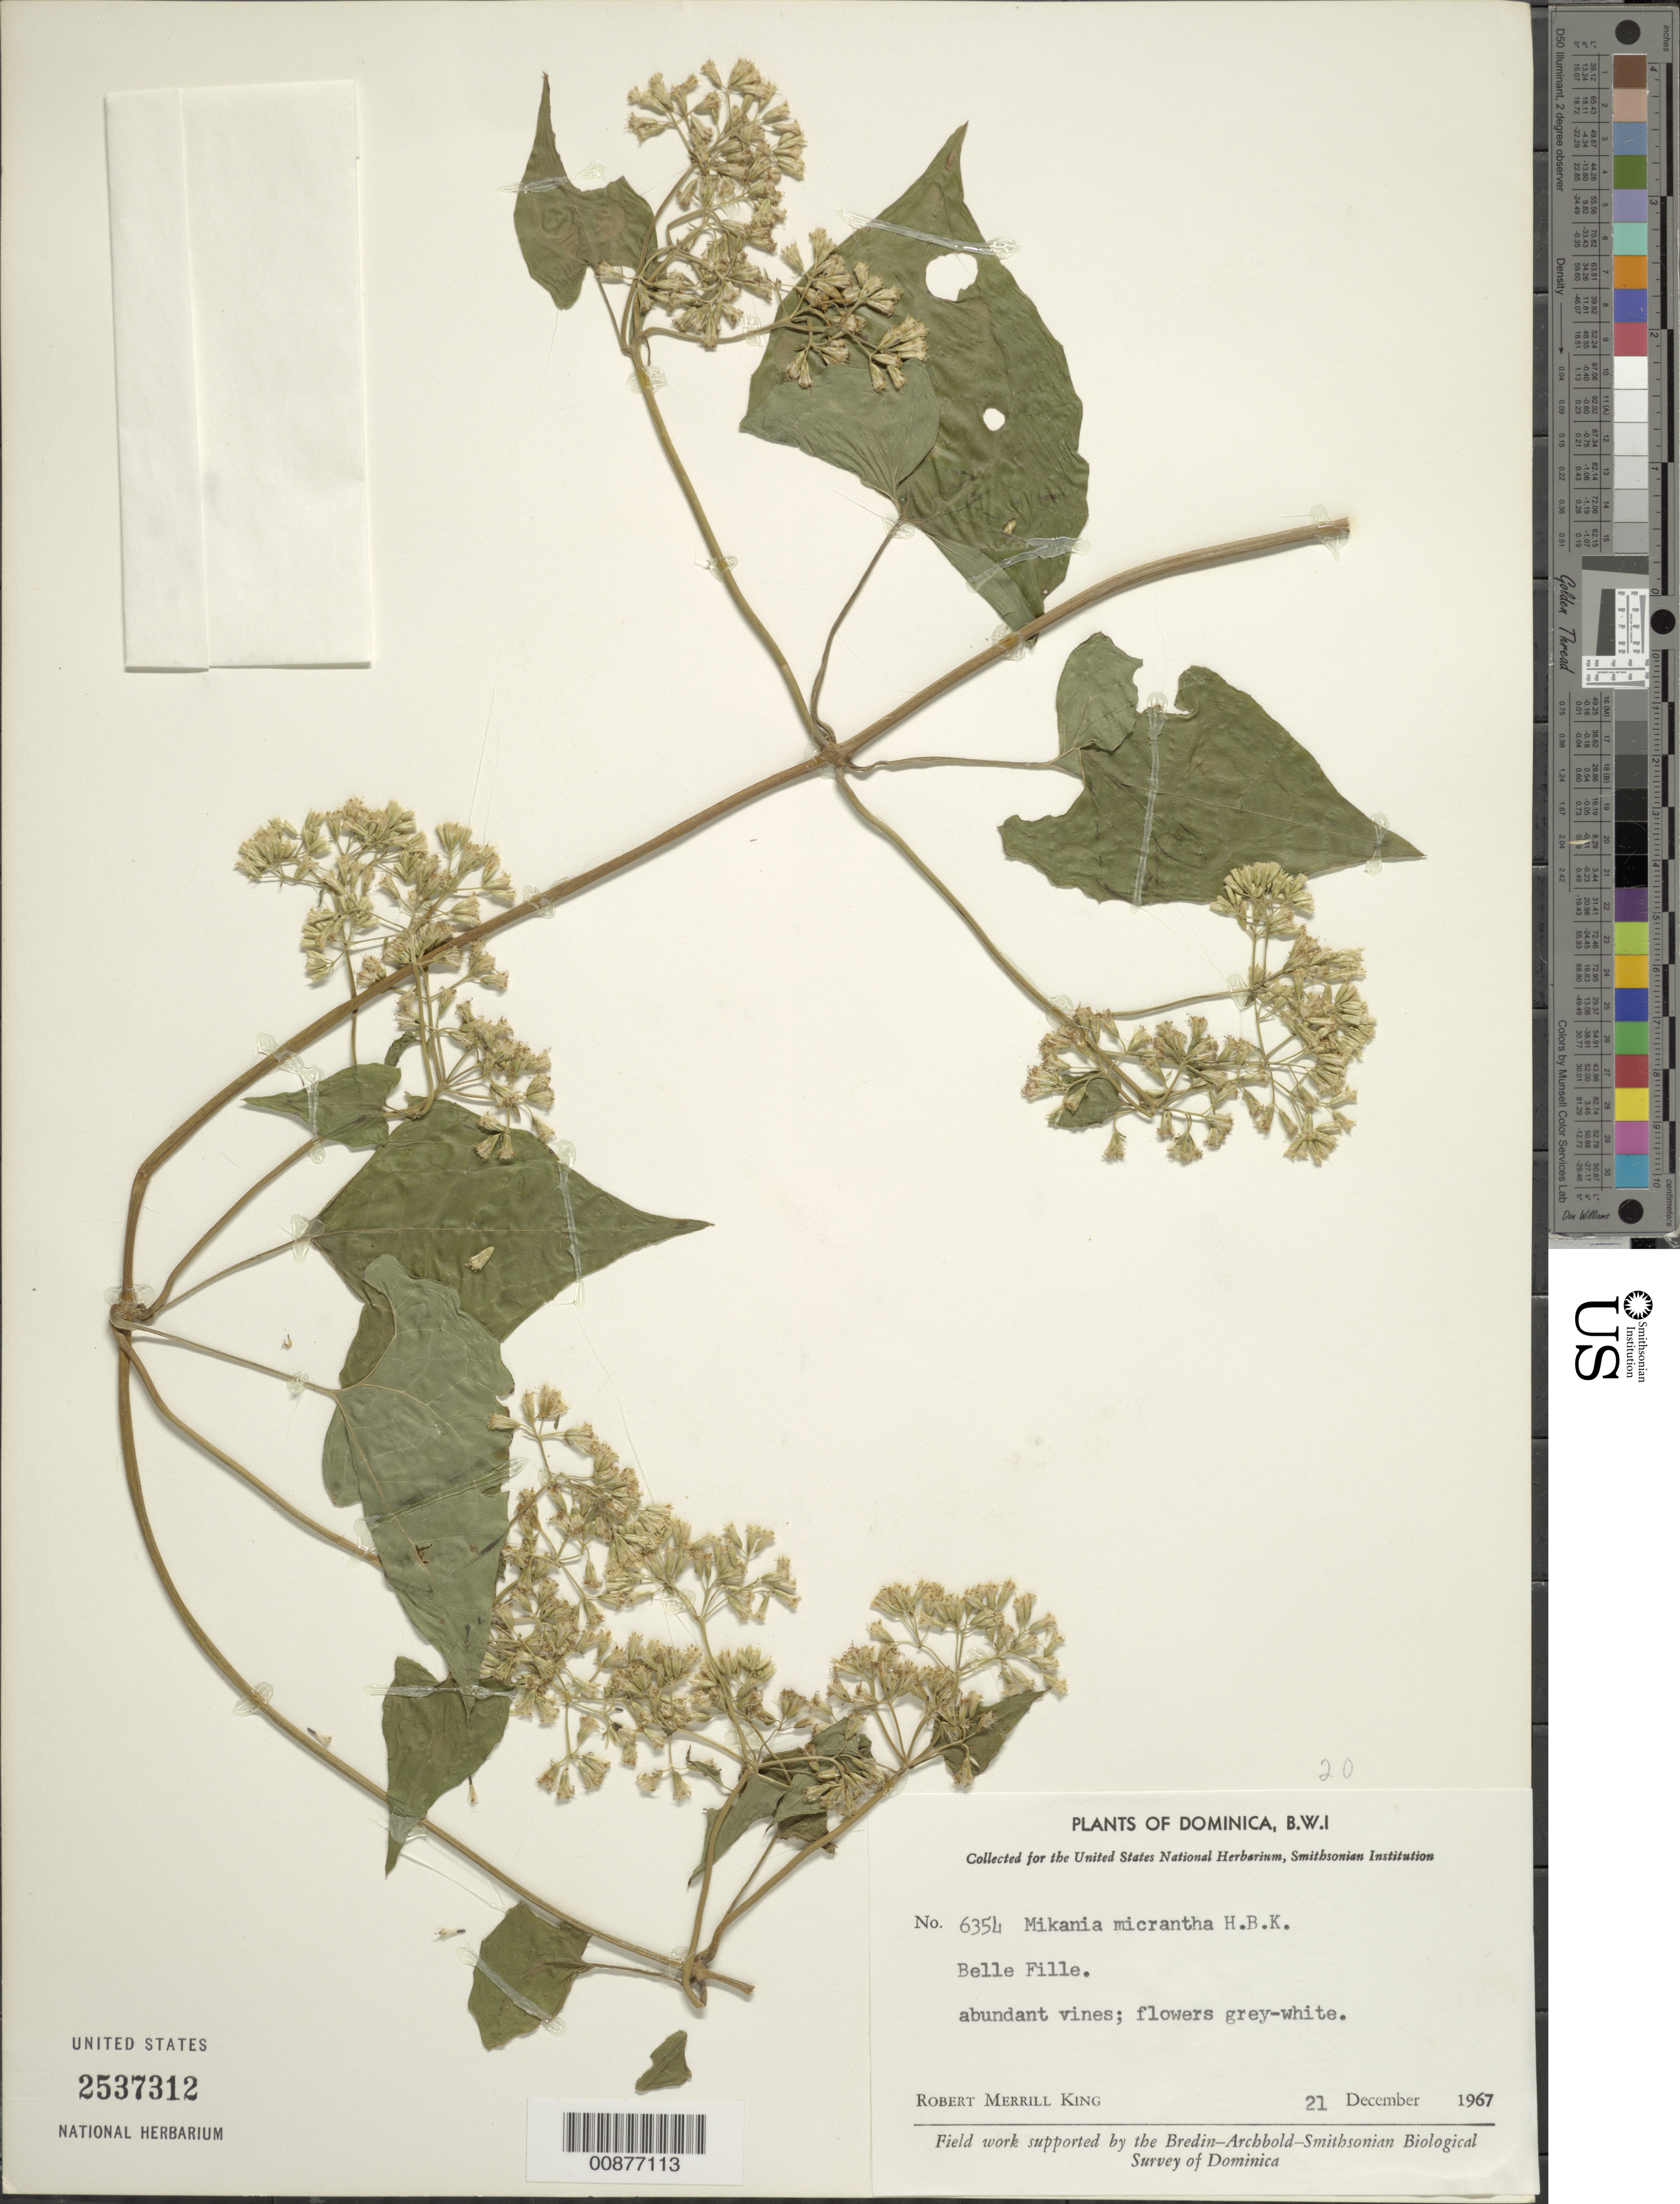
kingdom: Plantae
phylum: Tracheophyta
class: Magnoliopsida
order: Asterales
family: Asteraceae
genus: Mikania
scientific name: Mikania micrantha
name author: Kunth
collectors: R. M. King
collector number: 6354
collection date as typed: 21 Dec 1967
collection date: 1967-12-21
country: Dominica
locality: Belle Fille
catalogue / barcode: US 2537212